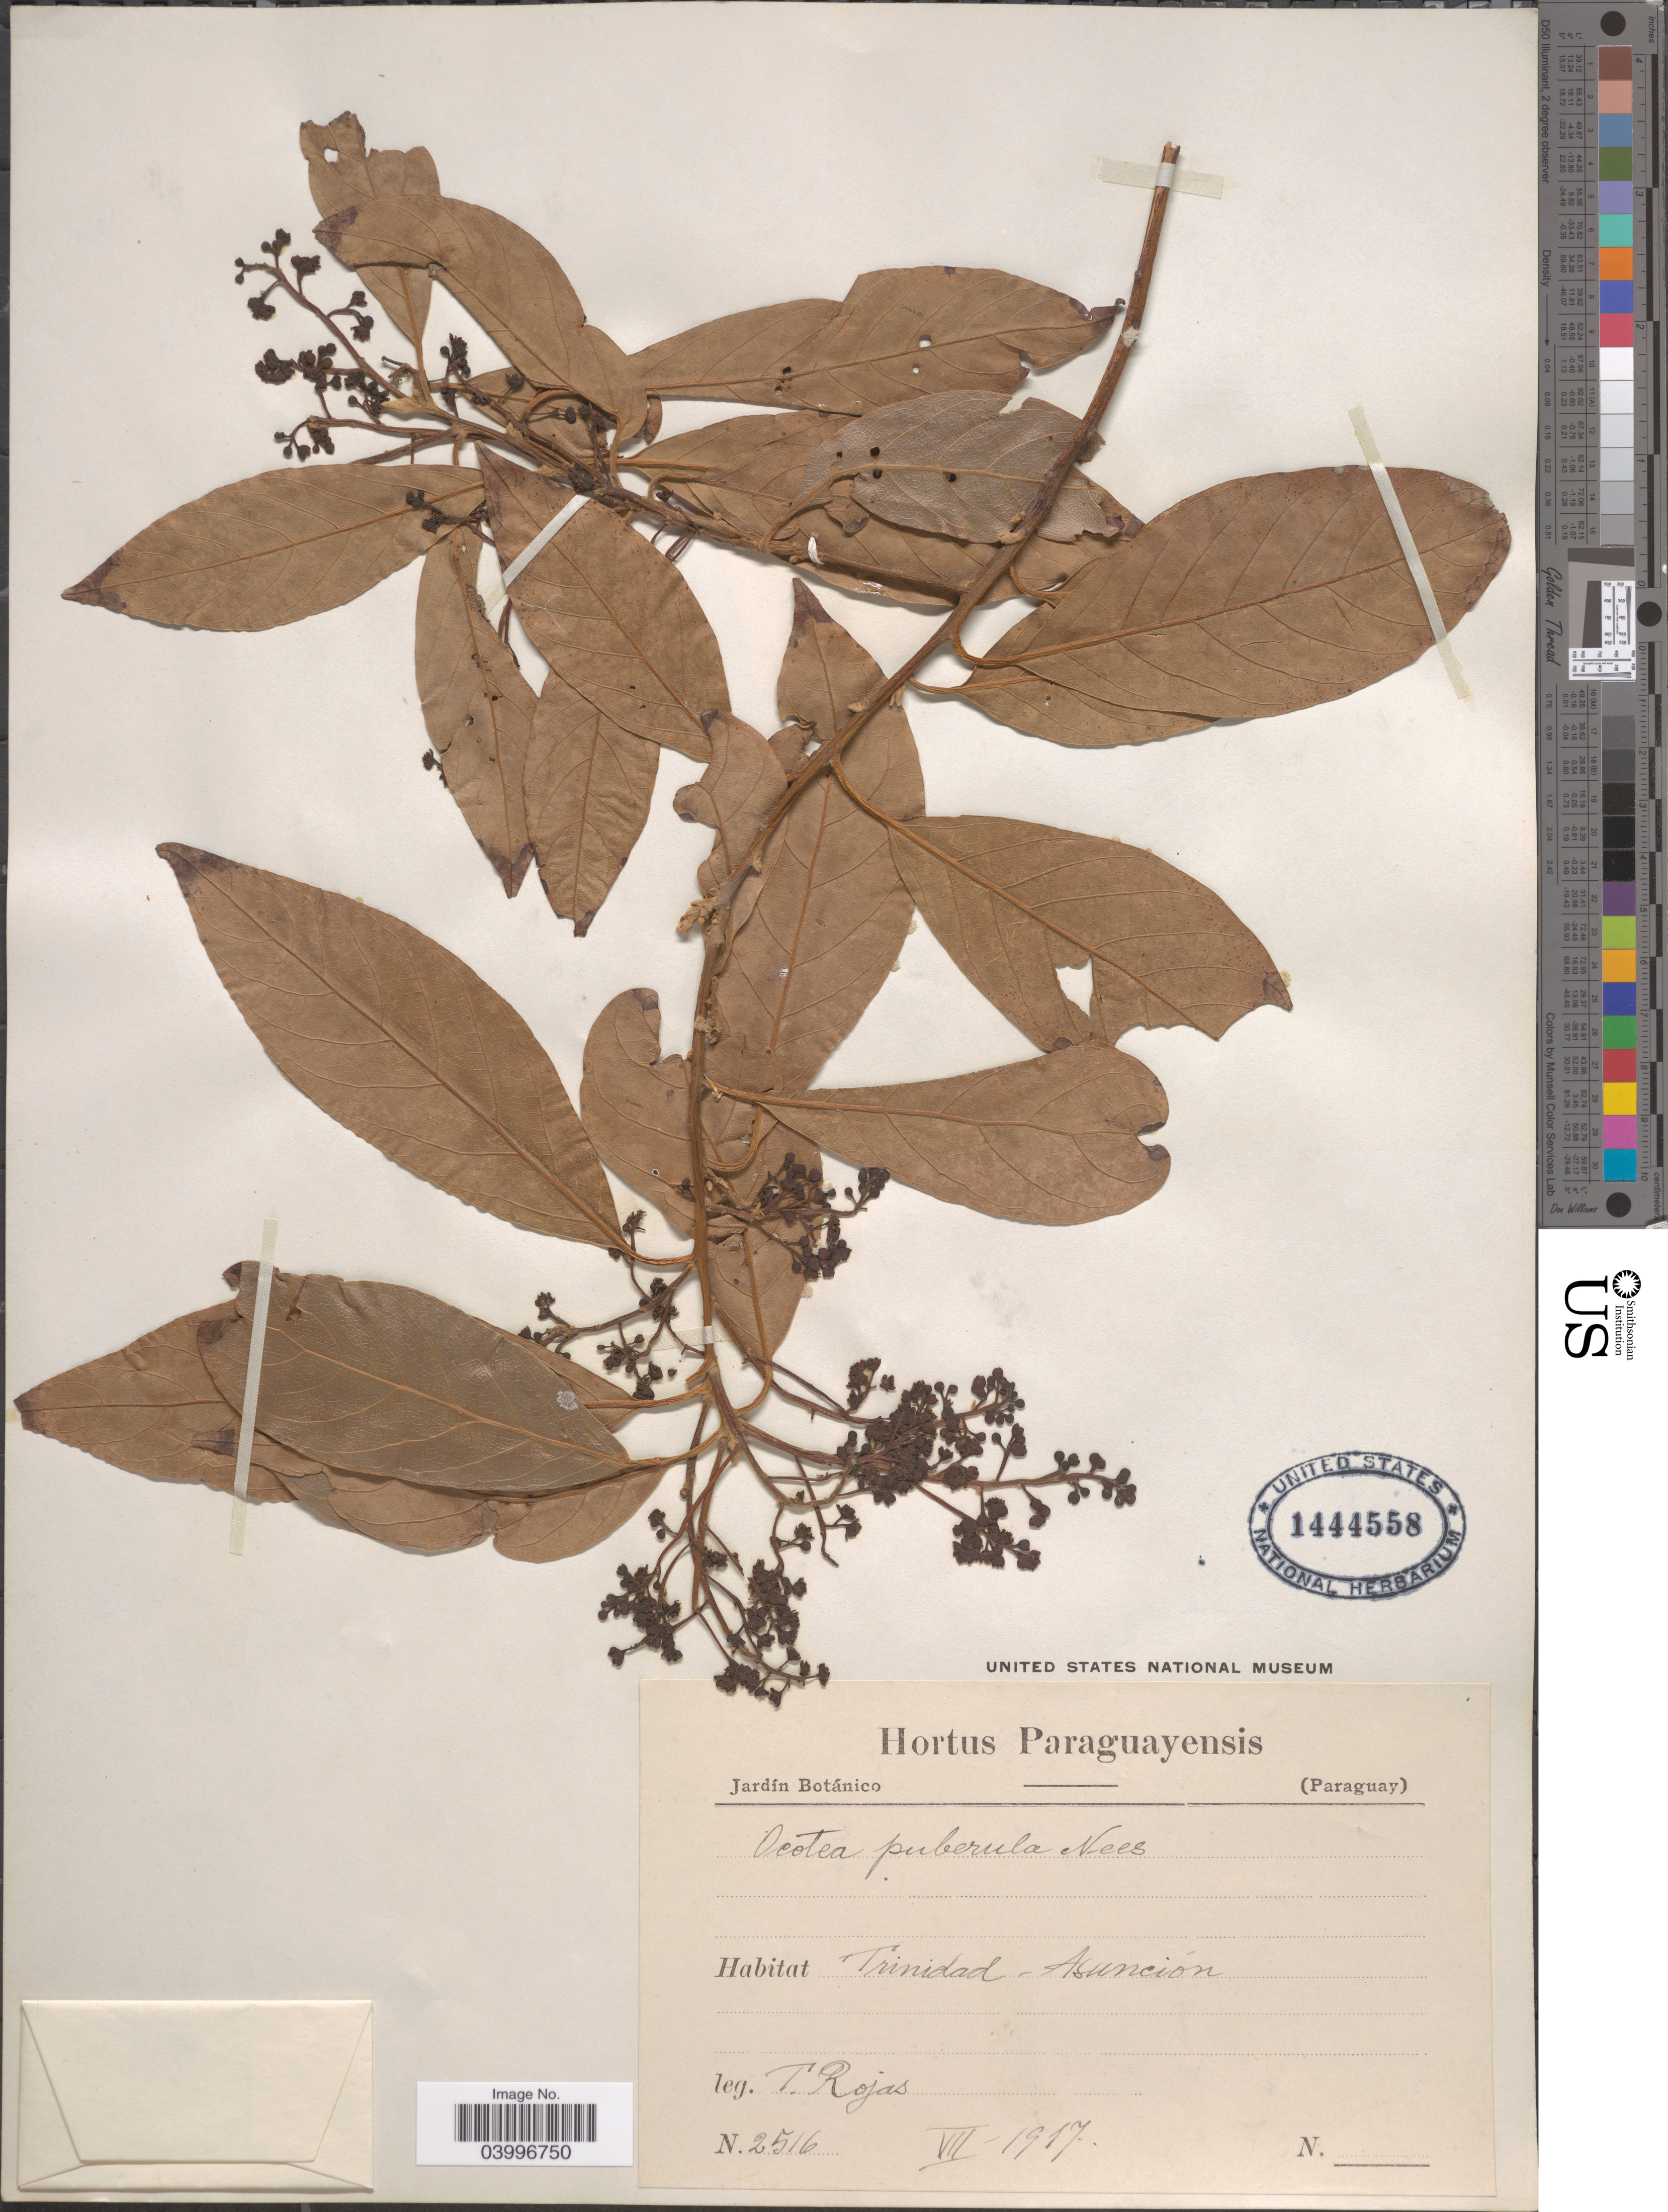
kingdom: Plantae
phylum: Tracheophyta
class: Magnoliopsida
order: Laurales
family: Lauraceae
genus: Ocotea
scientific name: Ocotea puberula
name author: (Rich.) Nees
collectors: T. Rojas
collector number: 2516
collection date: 1917-07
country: Paraguay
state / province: Asuncion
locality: Jardín Botánico. Trinidad-Asuncion.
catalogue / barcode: US 1444558